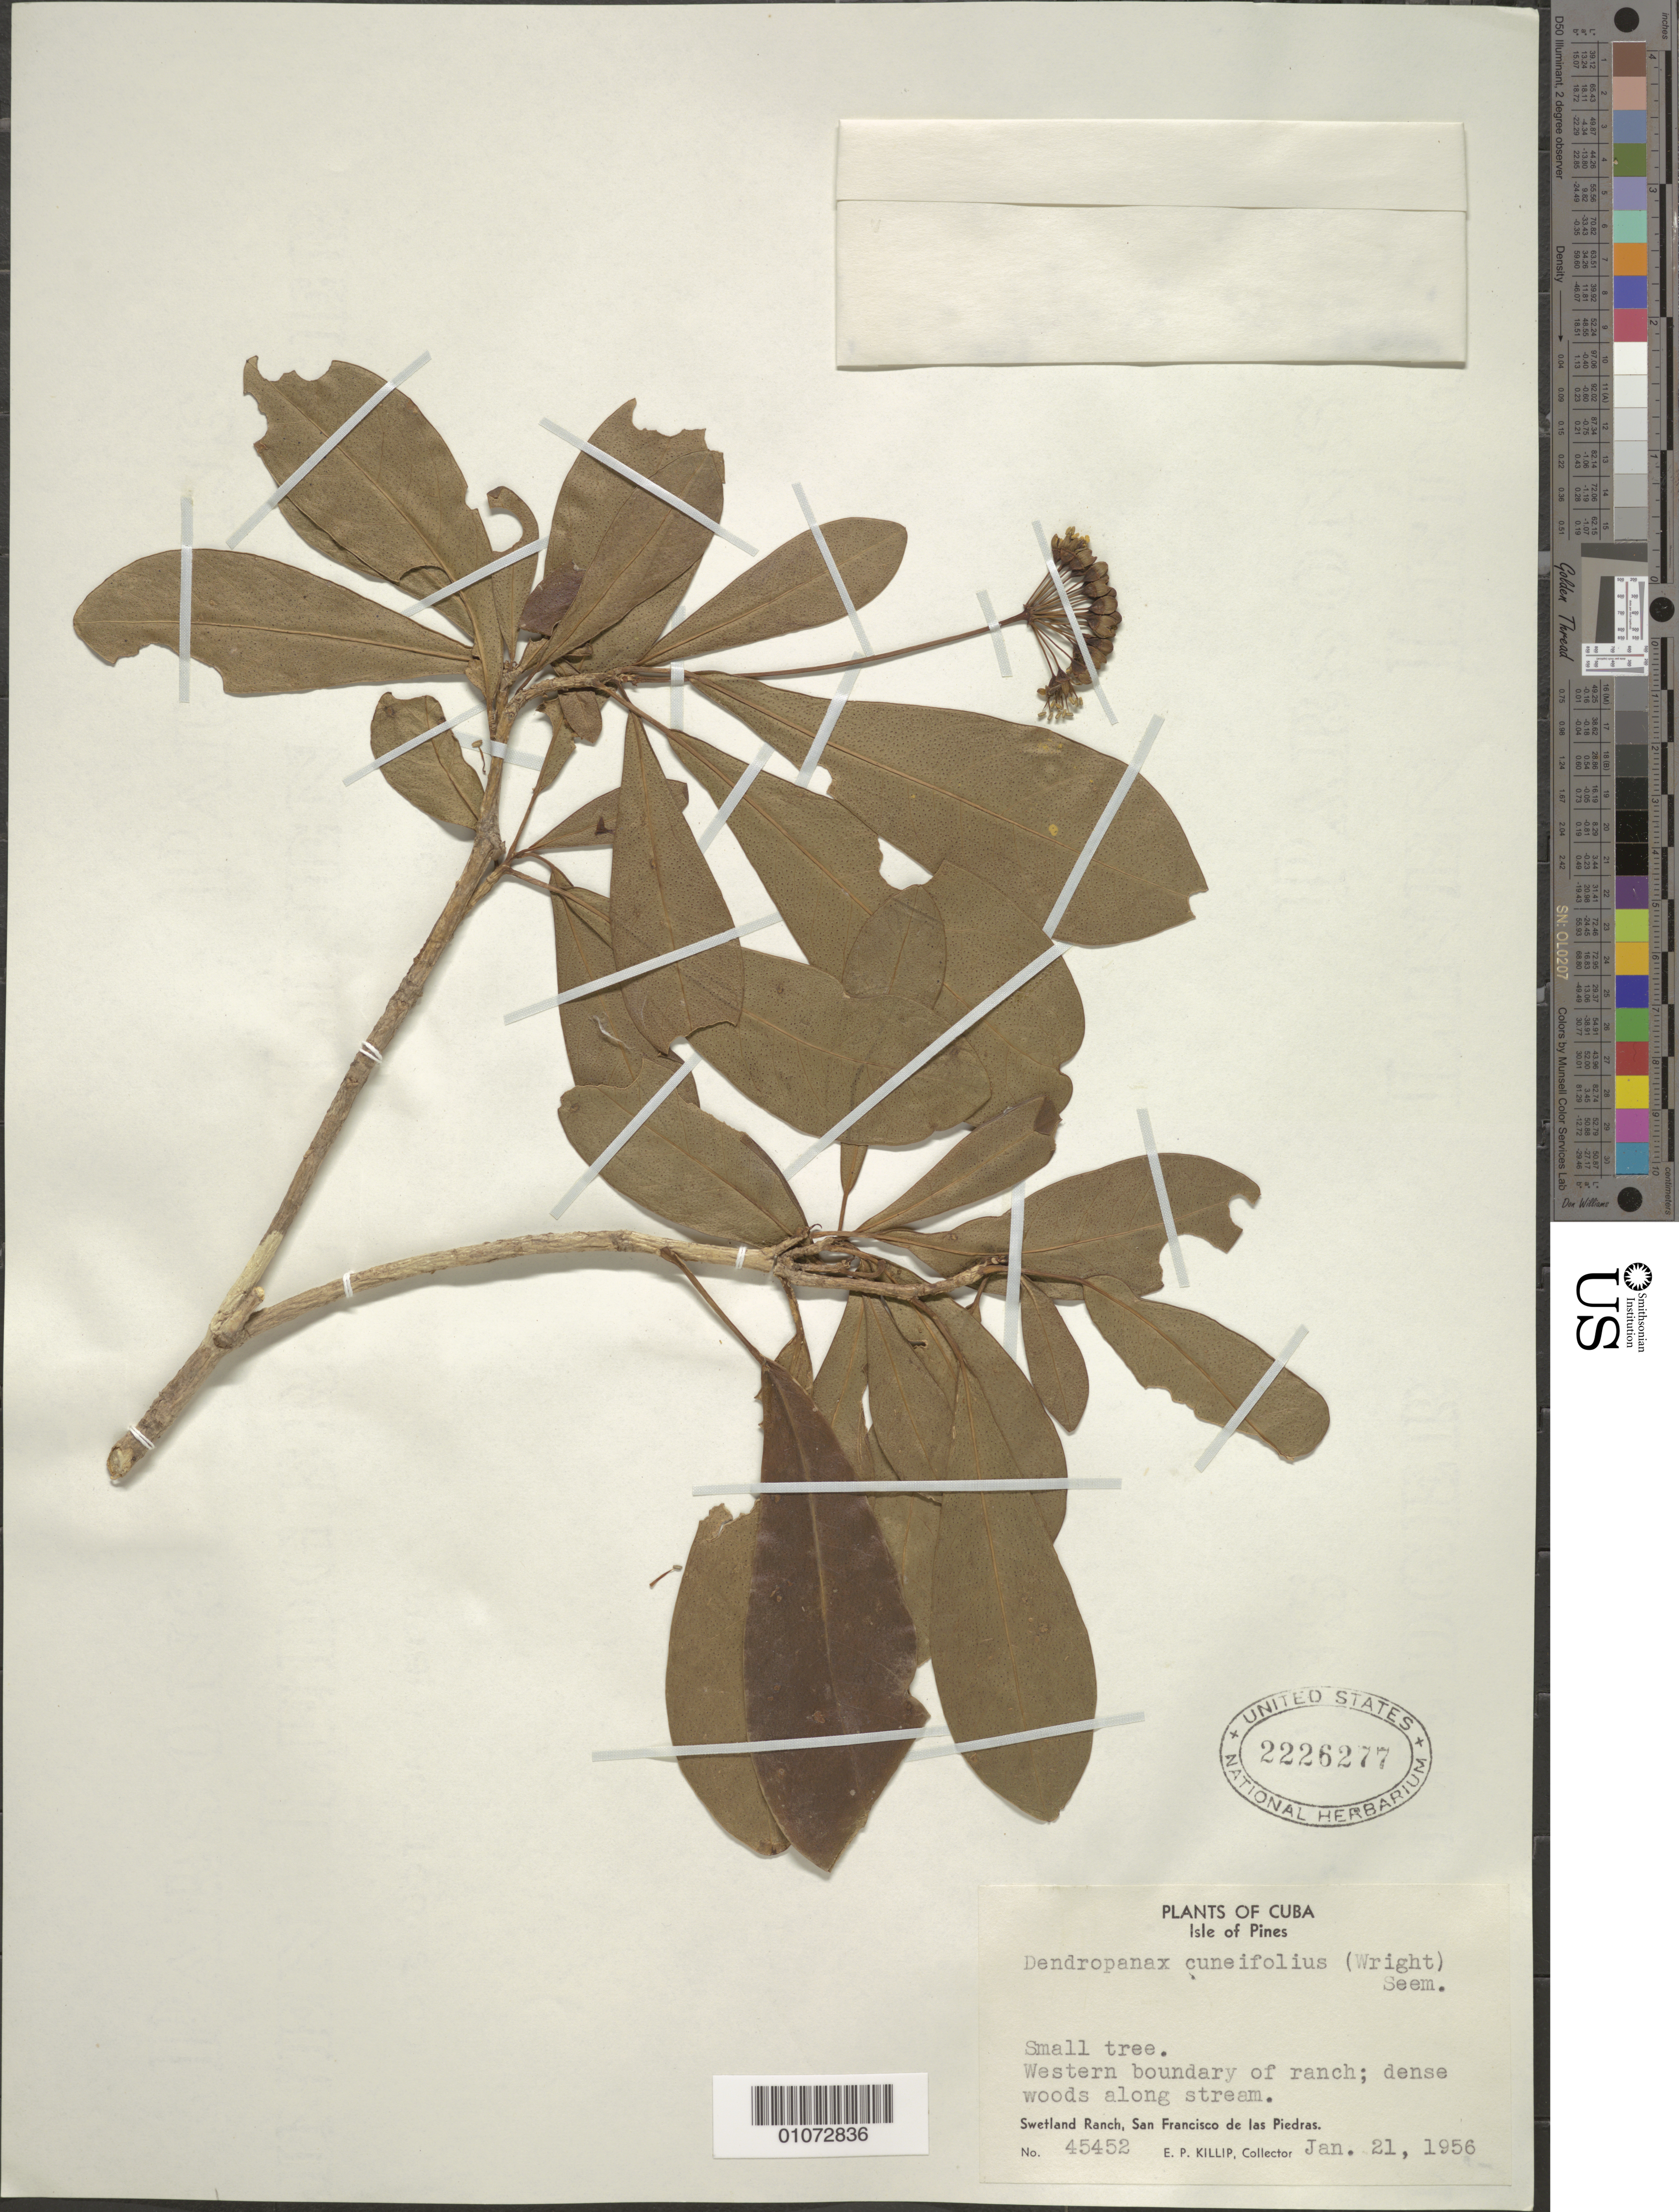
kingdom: Plantae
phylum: Tracheophyta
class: Magnoliopsida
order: Apiales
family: Araliaceae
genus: Dendropanax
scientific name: Dendropanax cuneifolius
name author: (C. Wright ex Griseb.) Seem.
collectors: E. P. Killip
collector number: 45452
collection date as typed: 21 Jan 1956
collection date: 1956-01-21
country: Cuba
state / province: Isla de La Juventud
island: Isla de la Juventud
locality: Swetland Ranch, San Francisco de las Piedras; western boundary of ranch, dense woods along stream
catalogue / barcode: US 2226277